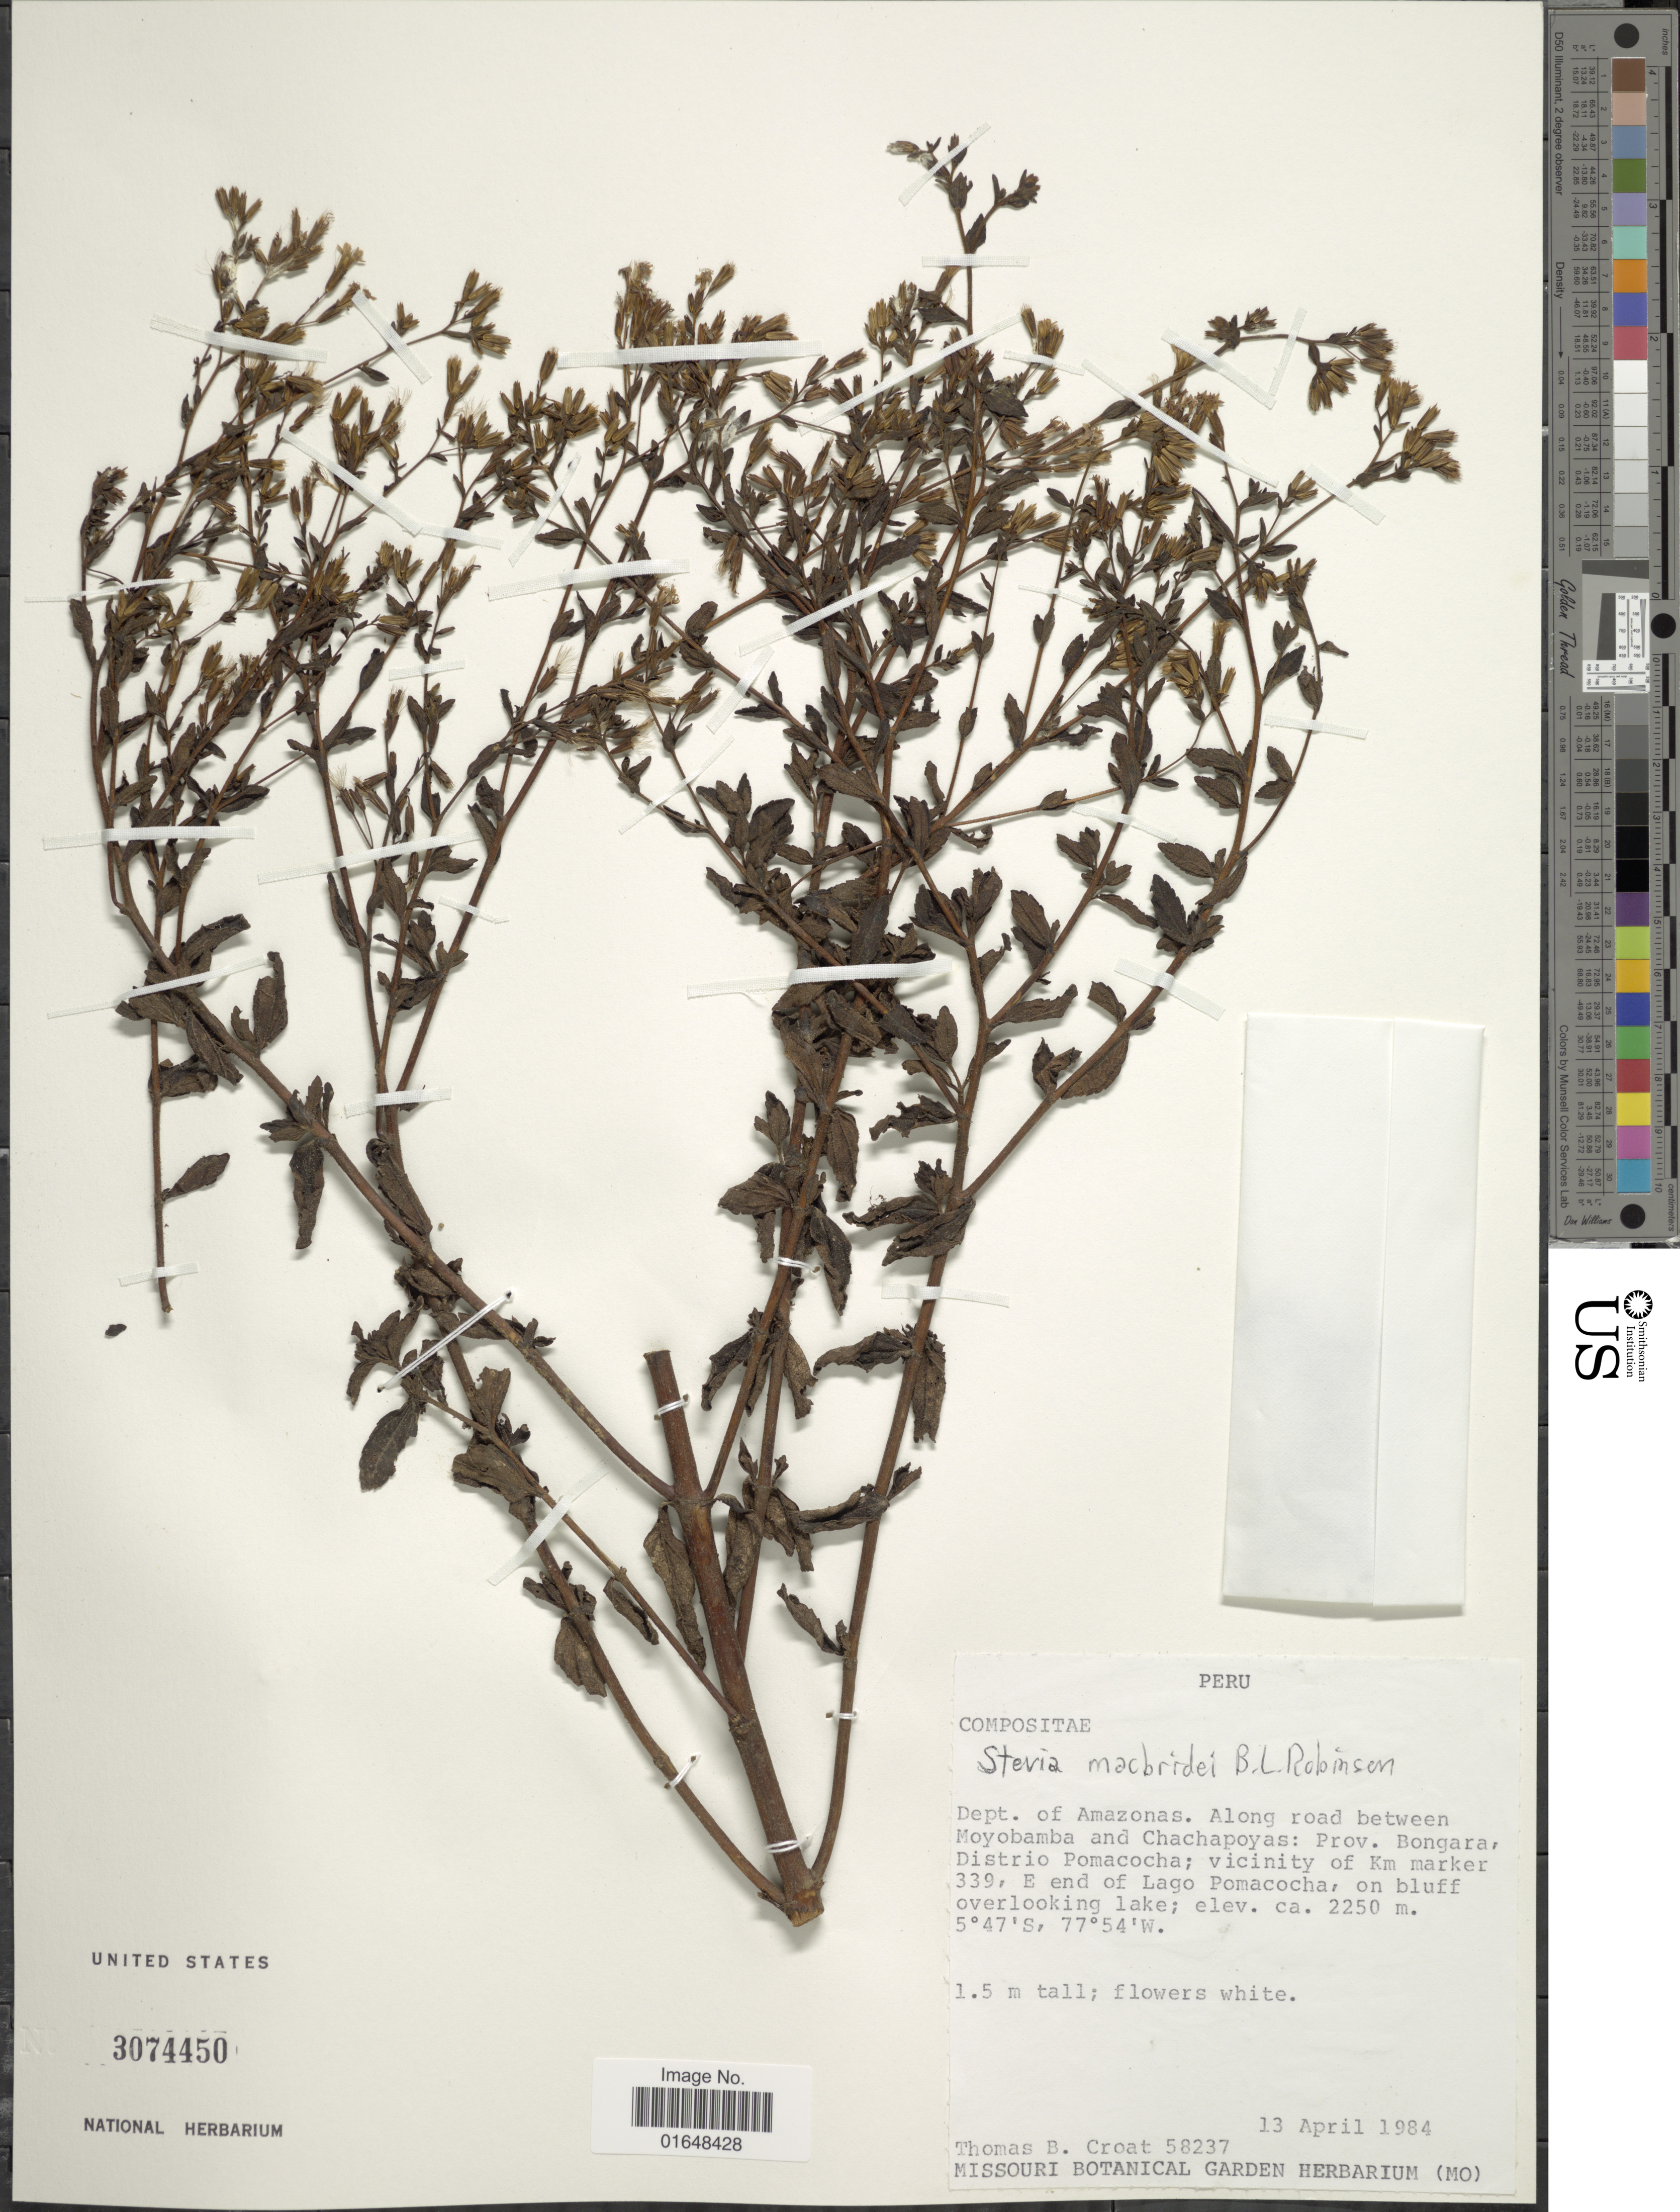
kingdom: Plantae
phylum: Tracheophyta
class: Magnoliopsida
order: Asterales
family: Asteraceae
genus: Stevia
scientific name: Stevia macbridei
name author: B.L. Rob.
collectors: T. B. Croat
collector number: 58237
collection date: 1984-04-13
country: Peru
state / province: Amazonas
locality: Dept. of Amazonas. Along road between Moyobamba and Chachapoyas: Prov. Bongara, Distrio Pomacocha; vicinity of Km marker 339, E end of Lago Pomacocha, on bluff overlooking lake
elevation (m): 2250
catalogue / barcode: US 3074450